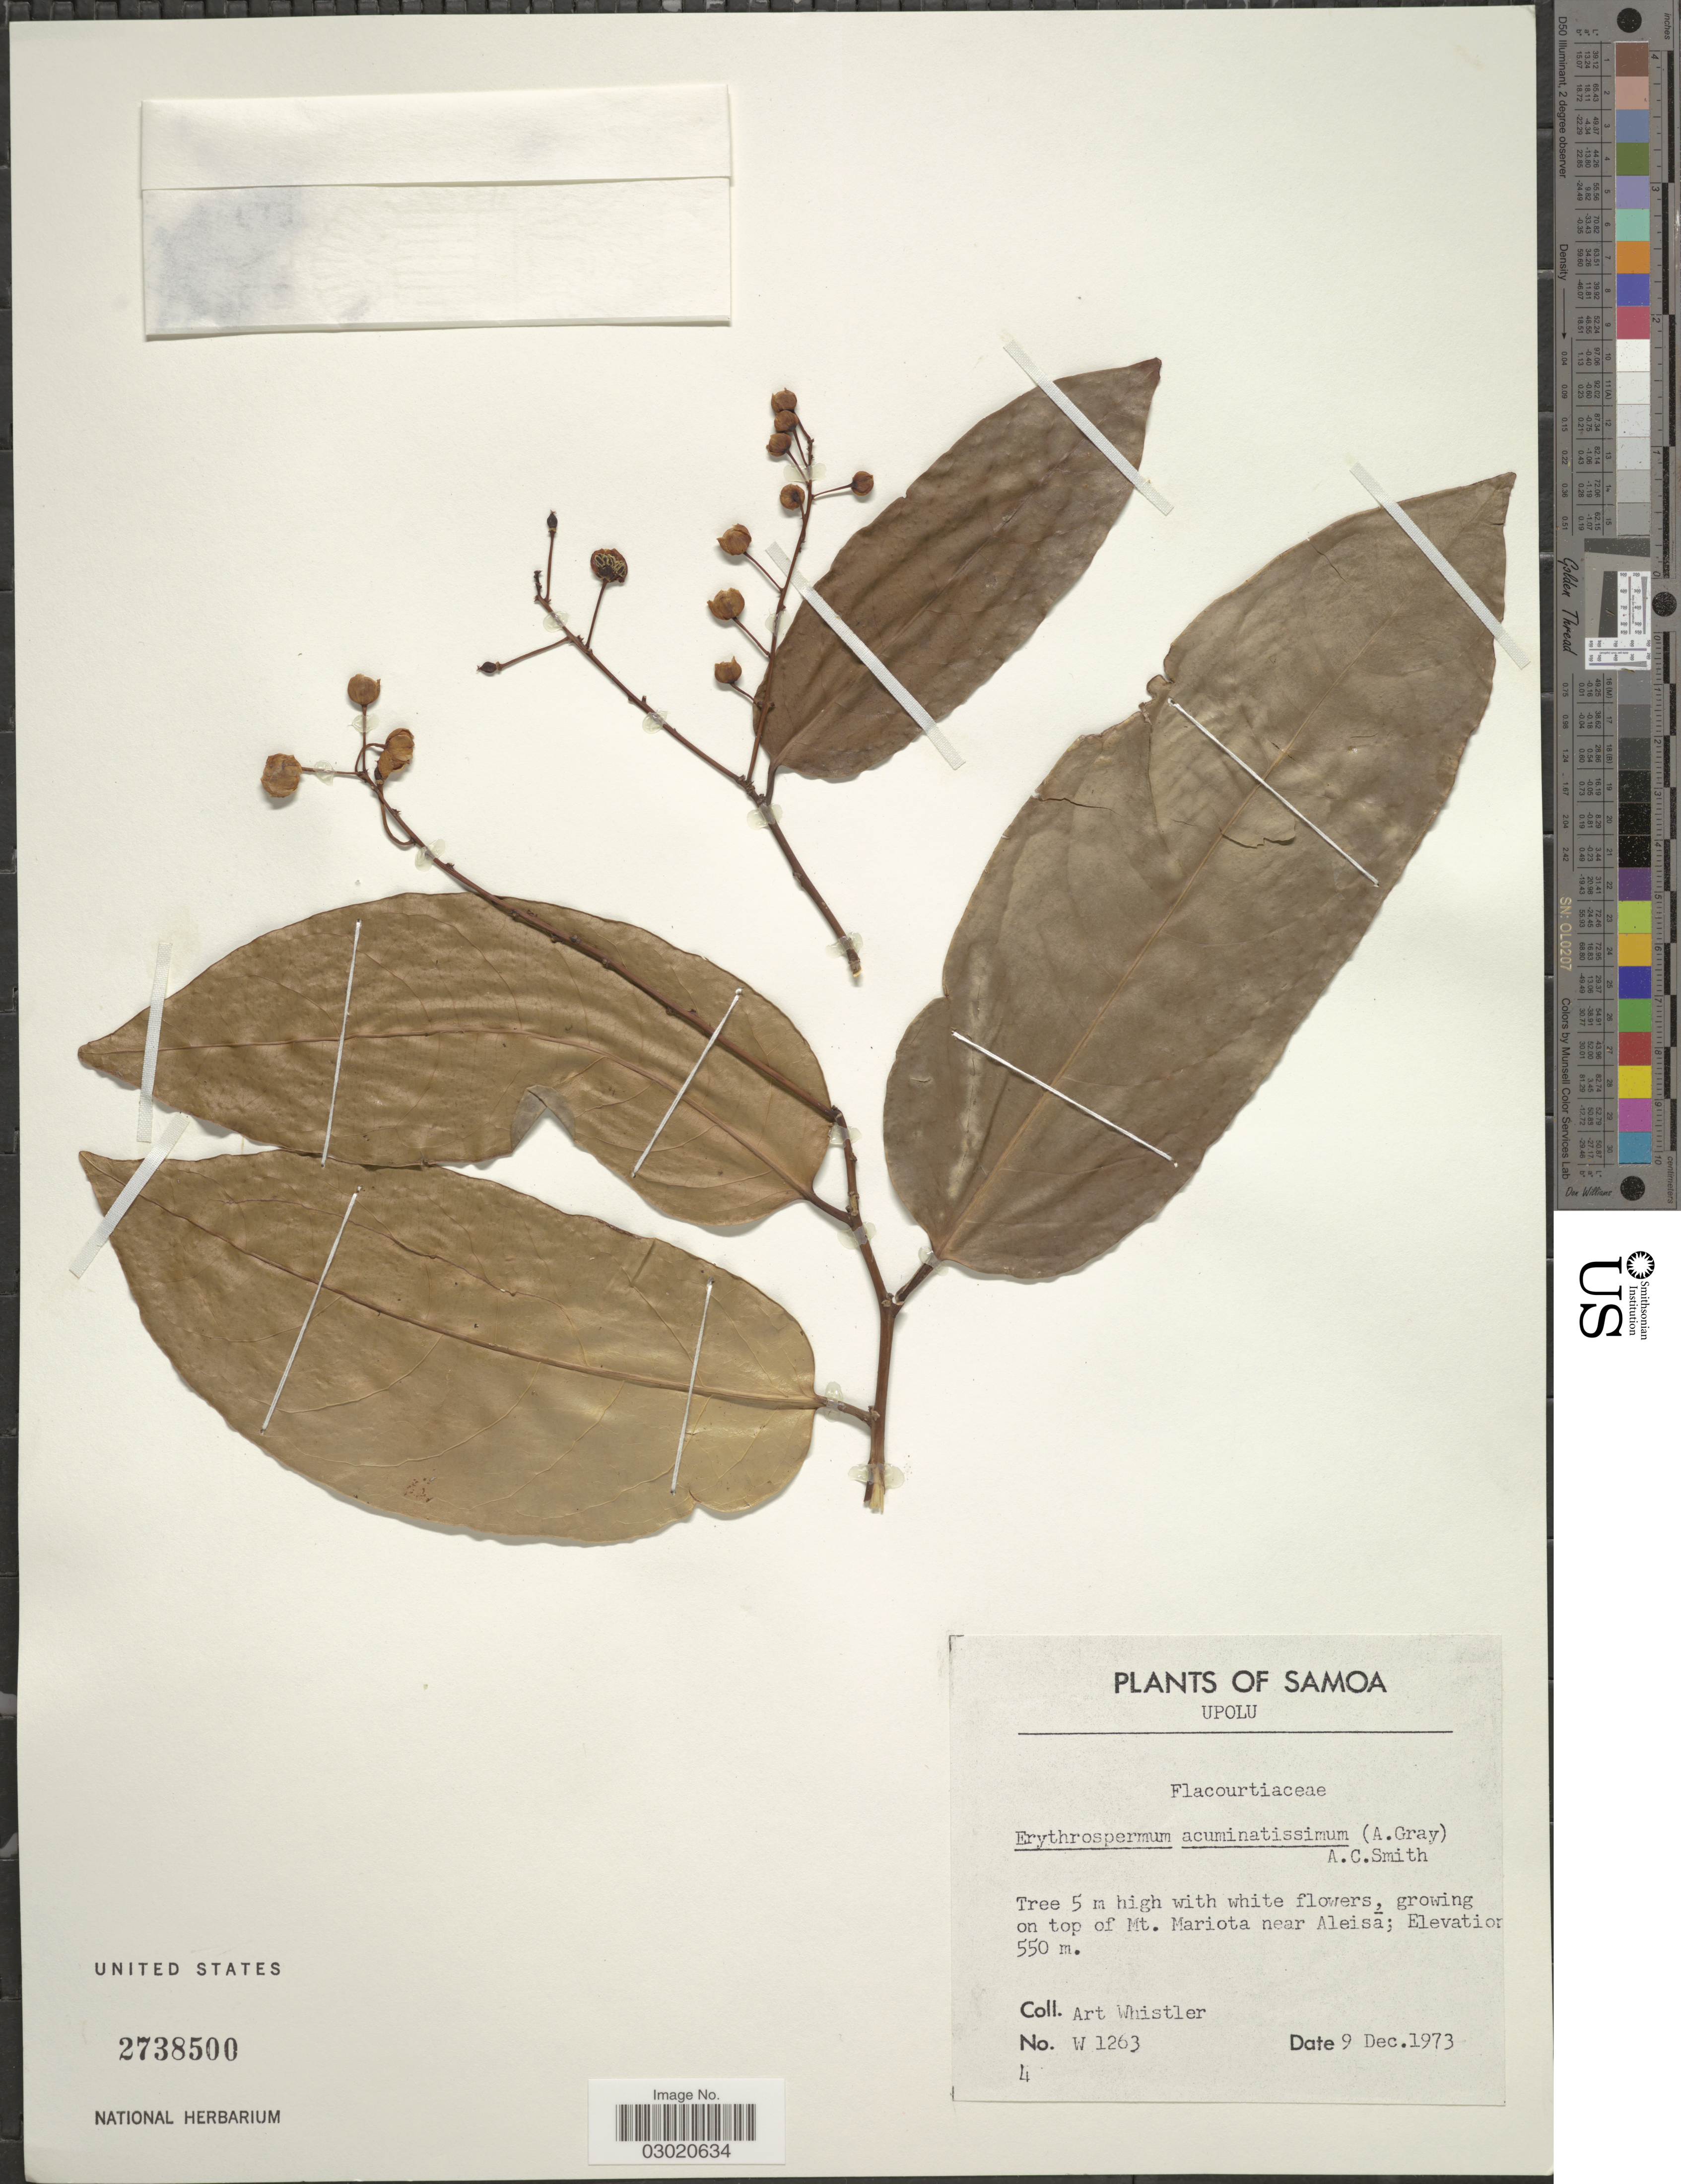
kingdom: Plantae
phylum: Tracheophyta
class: Magnoliopsida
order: Malpighiales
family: Achariaceae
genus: Erythrospermum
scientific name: Erythrospermum acuminatissimum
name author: (A. Gray) A.C. Sm.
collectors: A. Whistler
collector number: W1263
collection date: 1973-12-09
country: Samoa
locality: Samoa, Upolu, growing on top of Mt. Mariota near Aleisa.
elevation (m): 550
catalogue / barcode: US 2738500